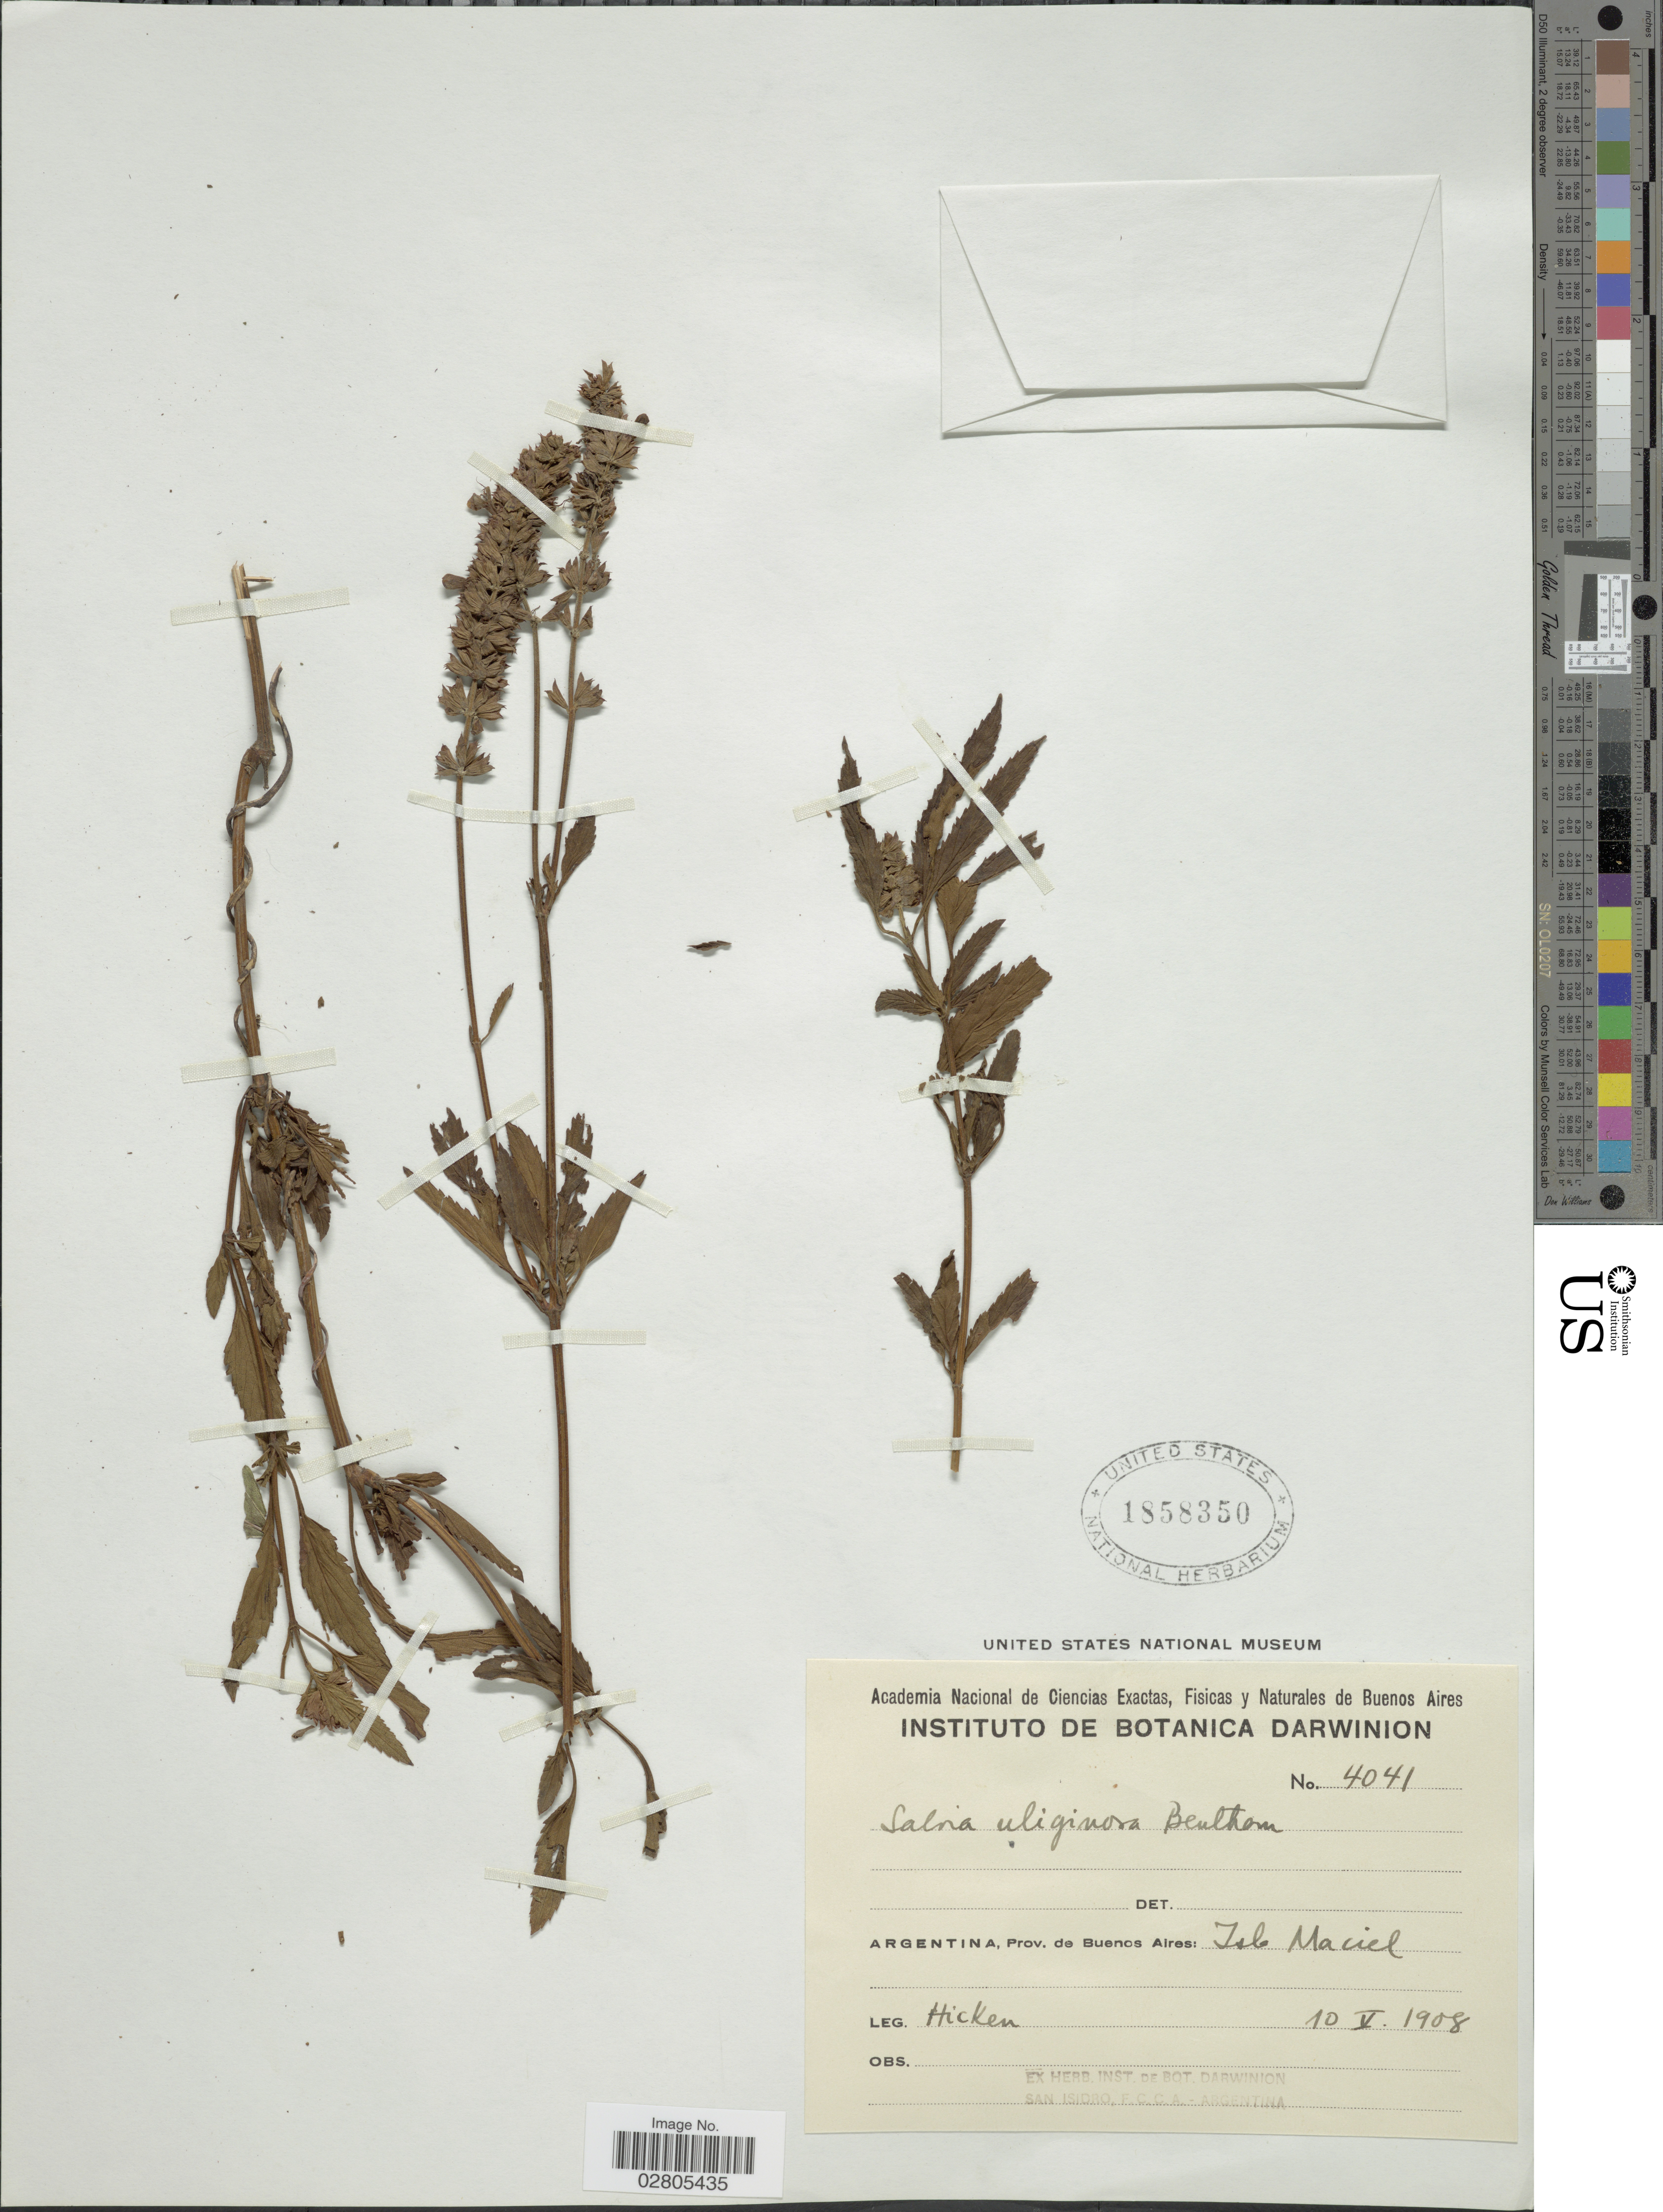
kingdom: Plantae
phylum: Tracheophyta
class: Magnoliopsida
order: Lamiales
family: Lamiaceae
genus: Salvia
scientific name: Salvia uliginosa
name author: Benth.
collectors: Hicken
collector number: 4041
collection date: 1908-05-10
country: Argentina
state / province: Buenos Aires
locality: Prov. de Buenos Aires: Isla Maciel.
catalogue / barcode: US 1858350